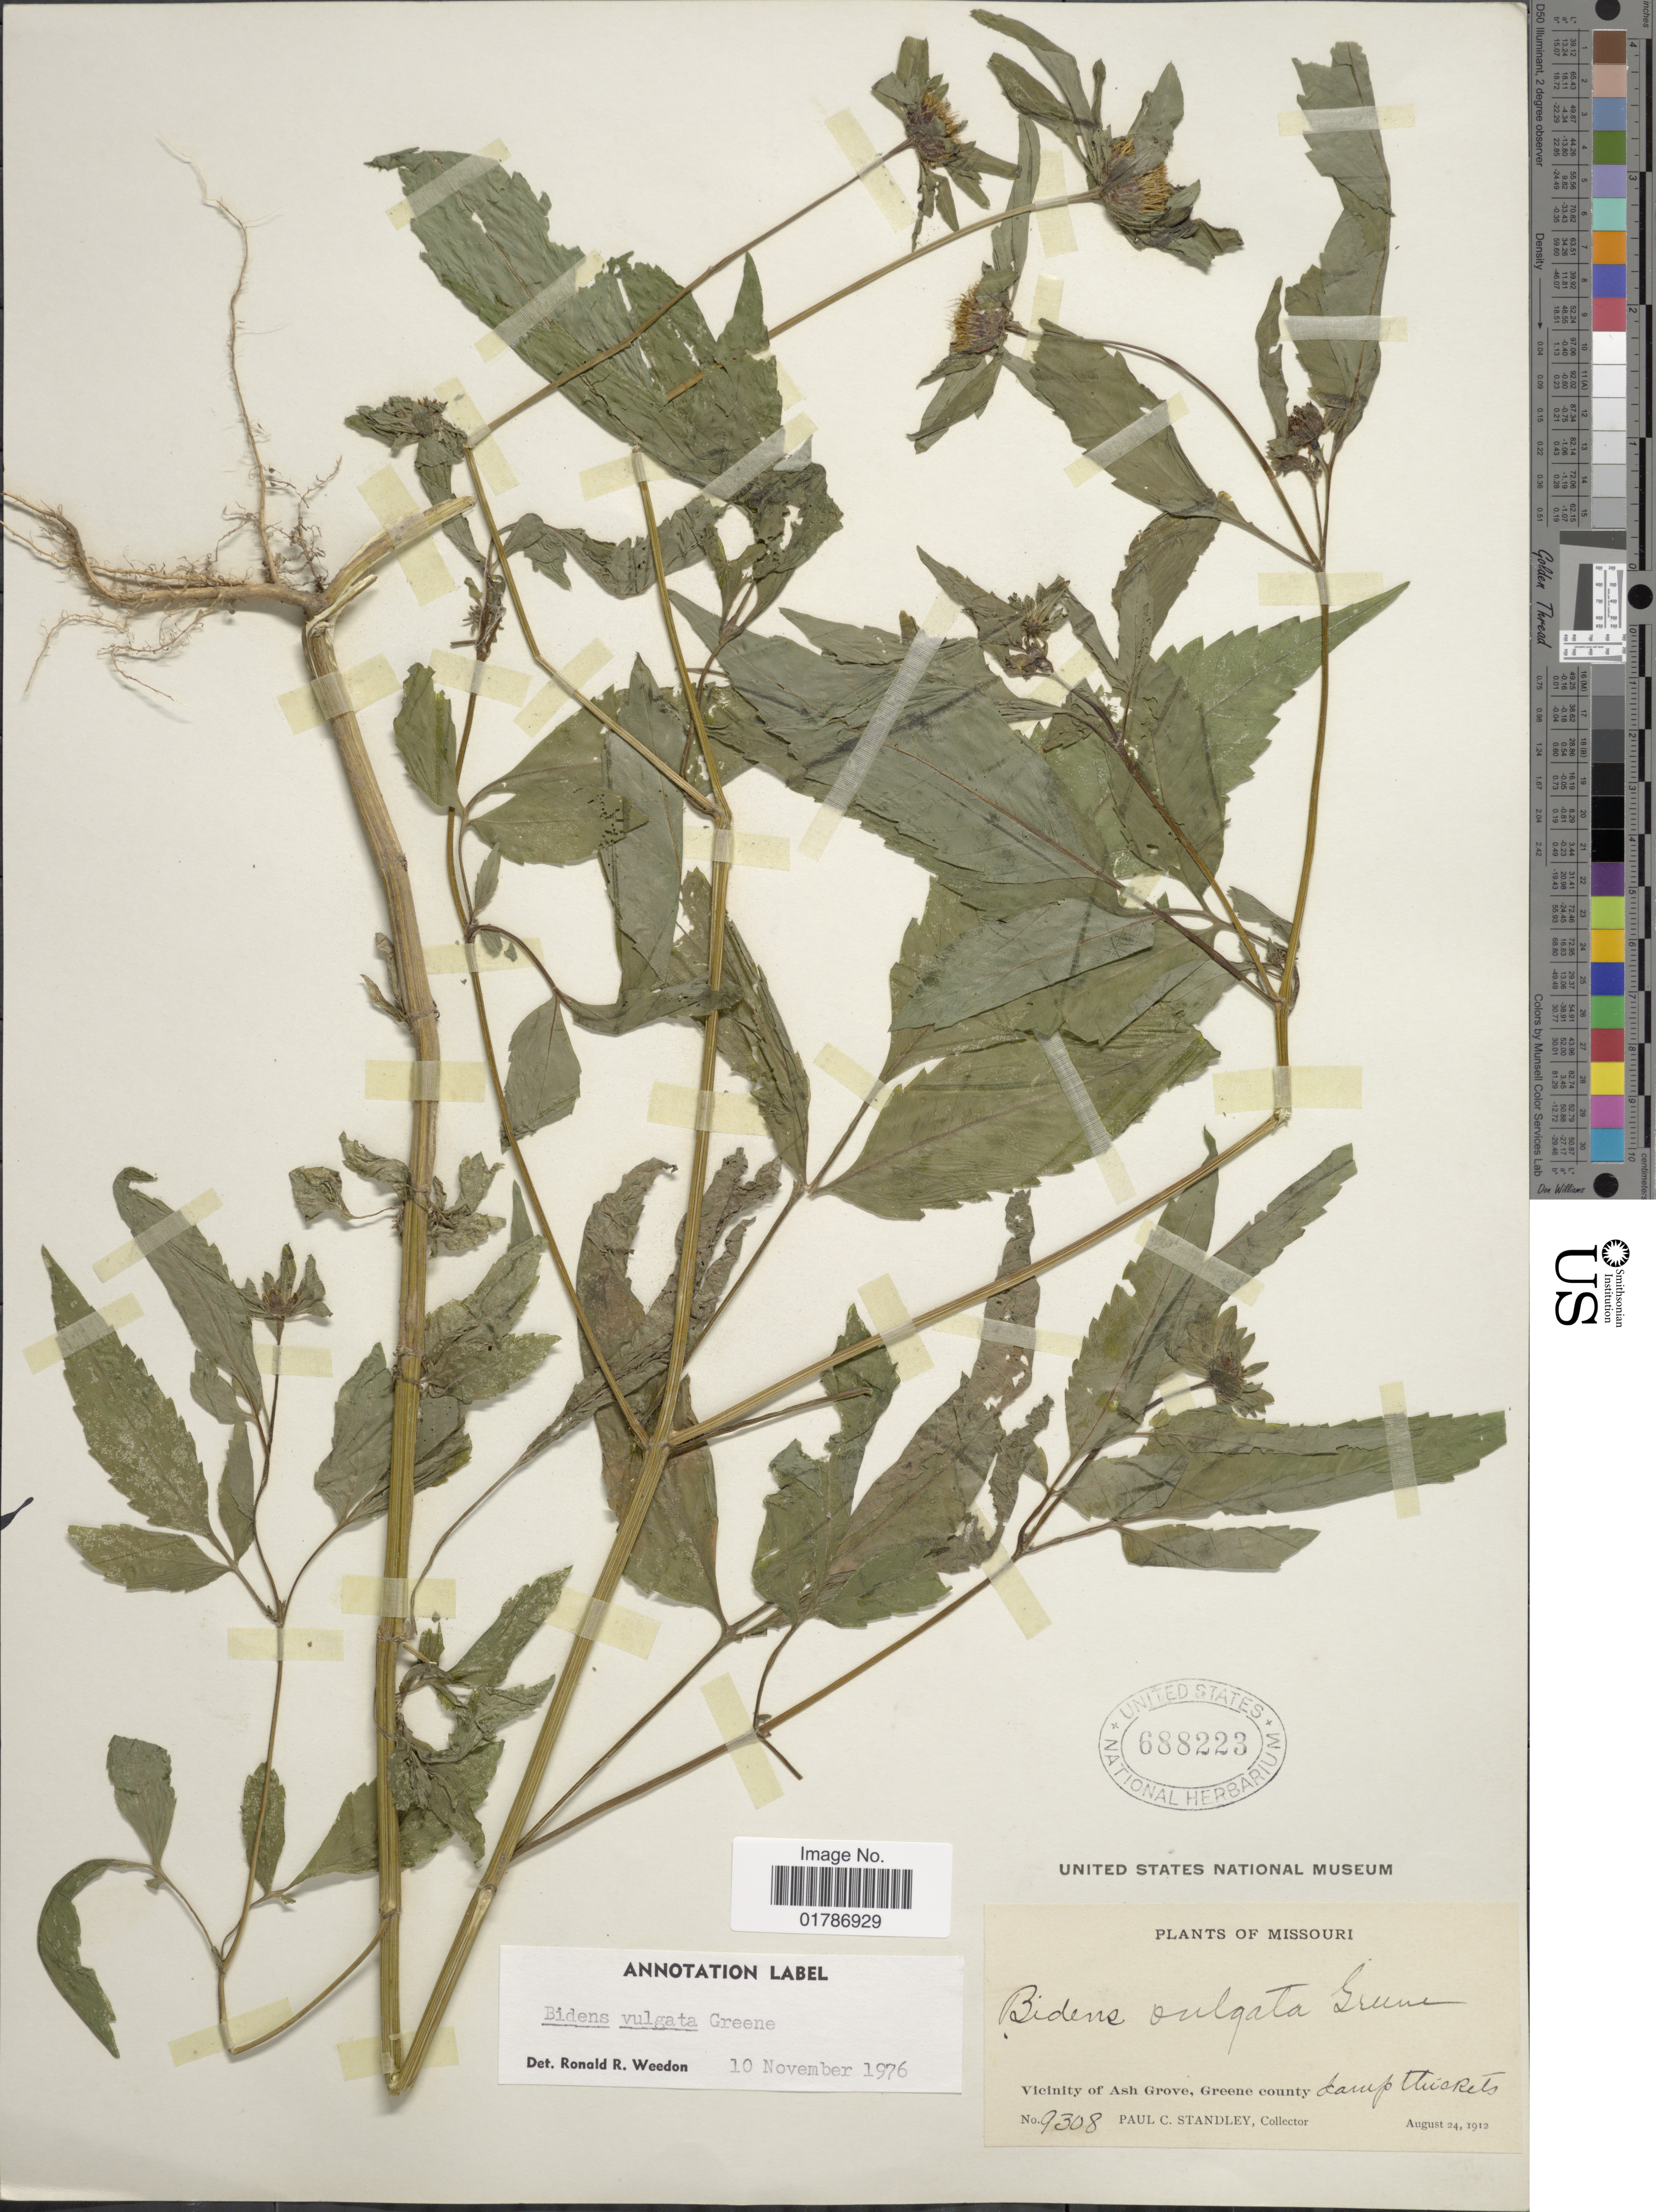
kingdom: Plantae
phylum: Tracheophyta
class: Magnoliopsida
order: Asterales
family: Asteraceae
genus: Bidens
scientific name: Bidens vulgata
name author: Greene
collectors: P. C. Standley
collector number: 9308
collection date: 1912-08-24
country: United States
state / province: Missouri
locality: Vicinity of Ash Grove, Greene County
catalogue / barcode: US 688223